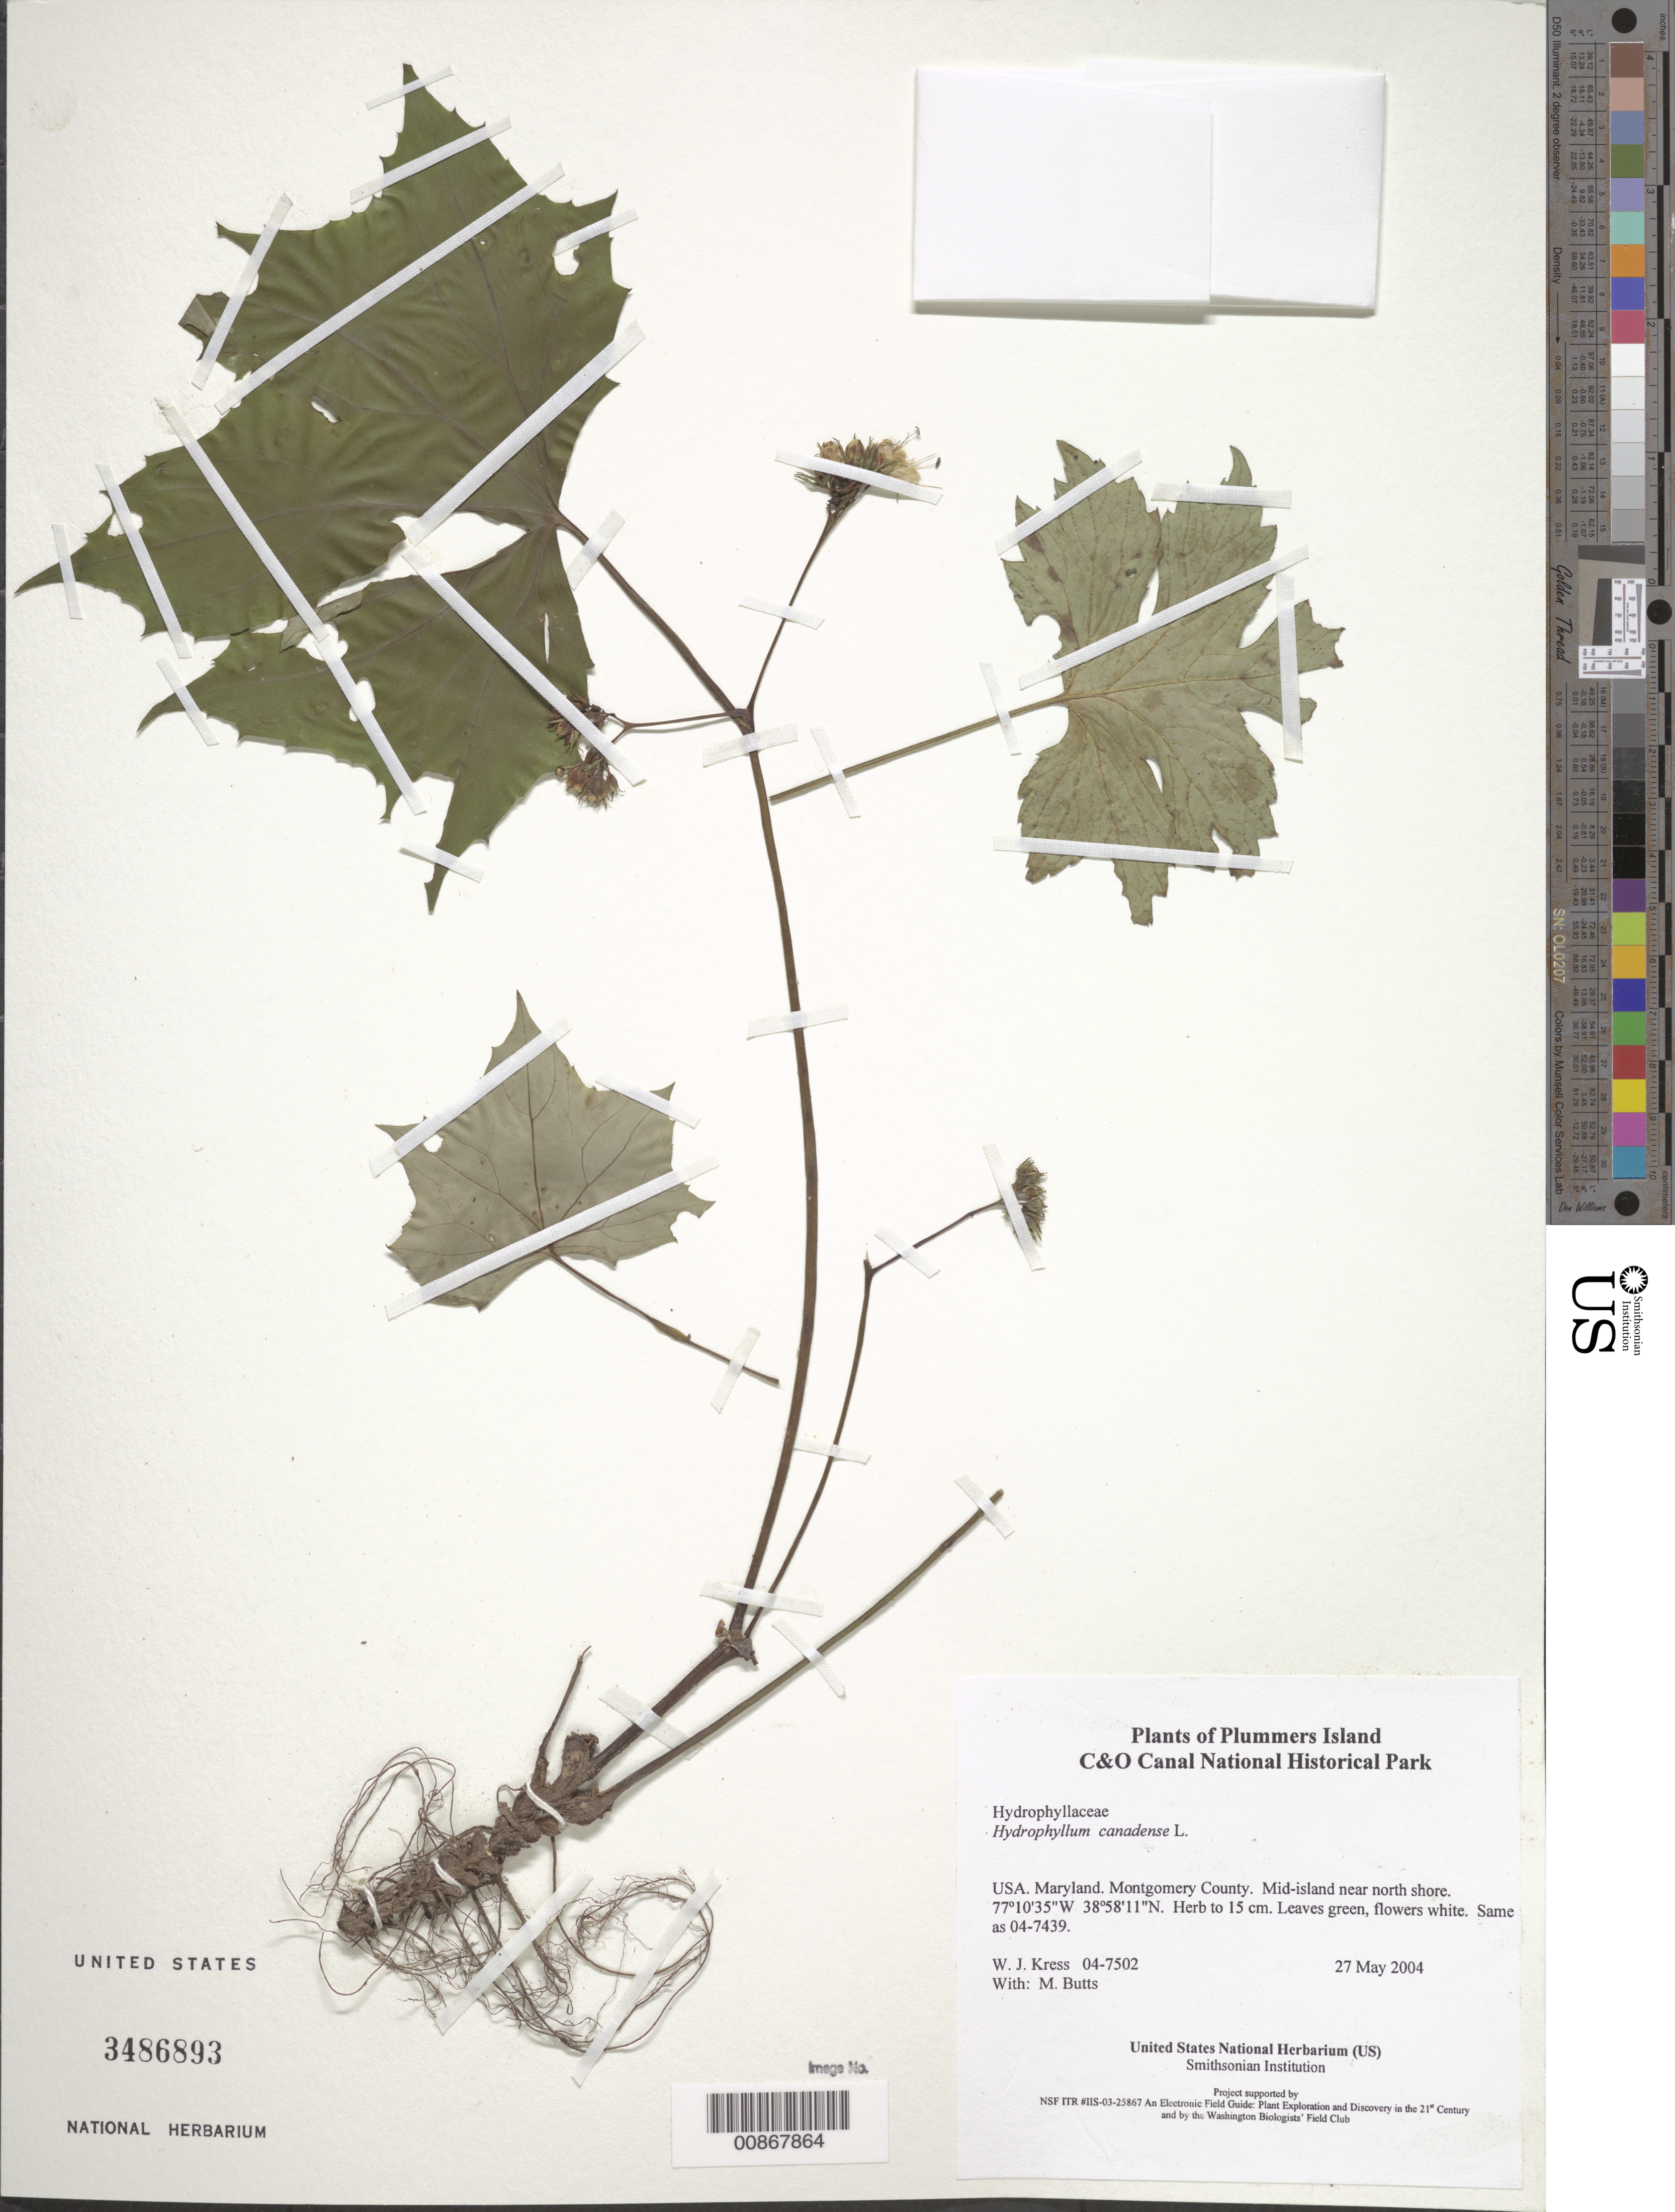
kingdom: Plantae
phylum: Tracheophyta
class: Magnoliopsida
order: Boraginales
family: Hydrophyllaceae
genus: Hydrophyllum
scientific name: Hydrophyllum canadense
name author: L.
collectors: W. J. Kress & M. B. Butts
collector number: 04-7502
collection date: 2004-05-27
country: United States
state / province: Maryland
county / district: Montgomery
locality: Chesapeake and Ohio Canal National Historical Park, Plummers Island, mid-island near North shore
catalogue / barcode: US 3486893